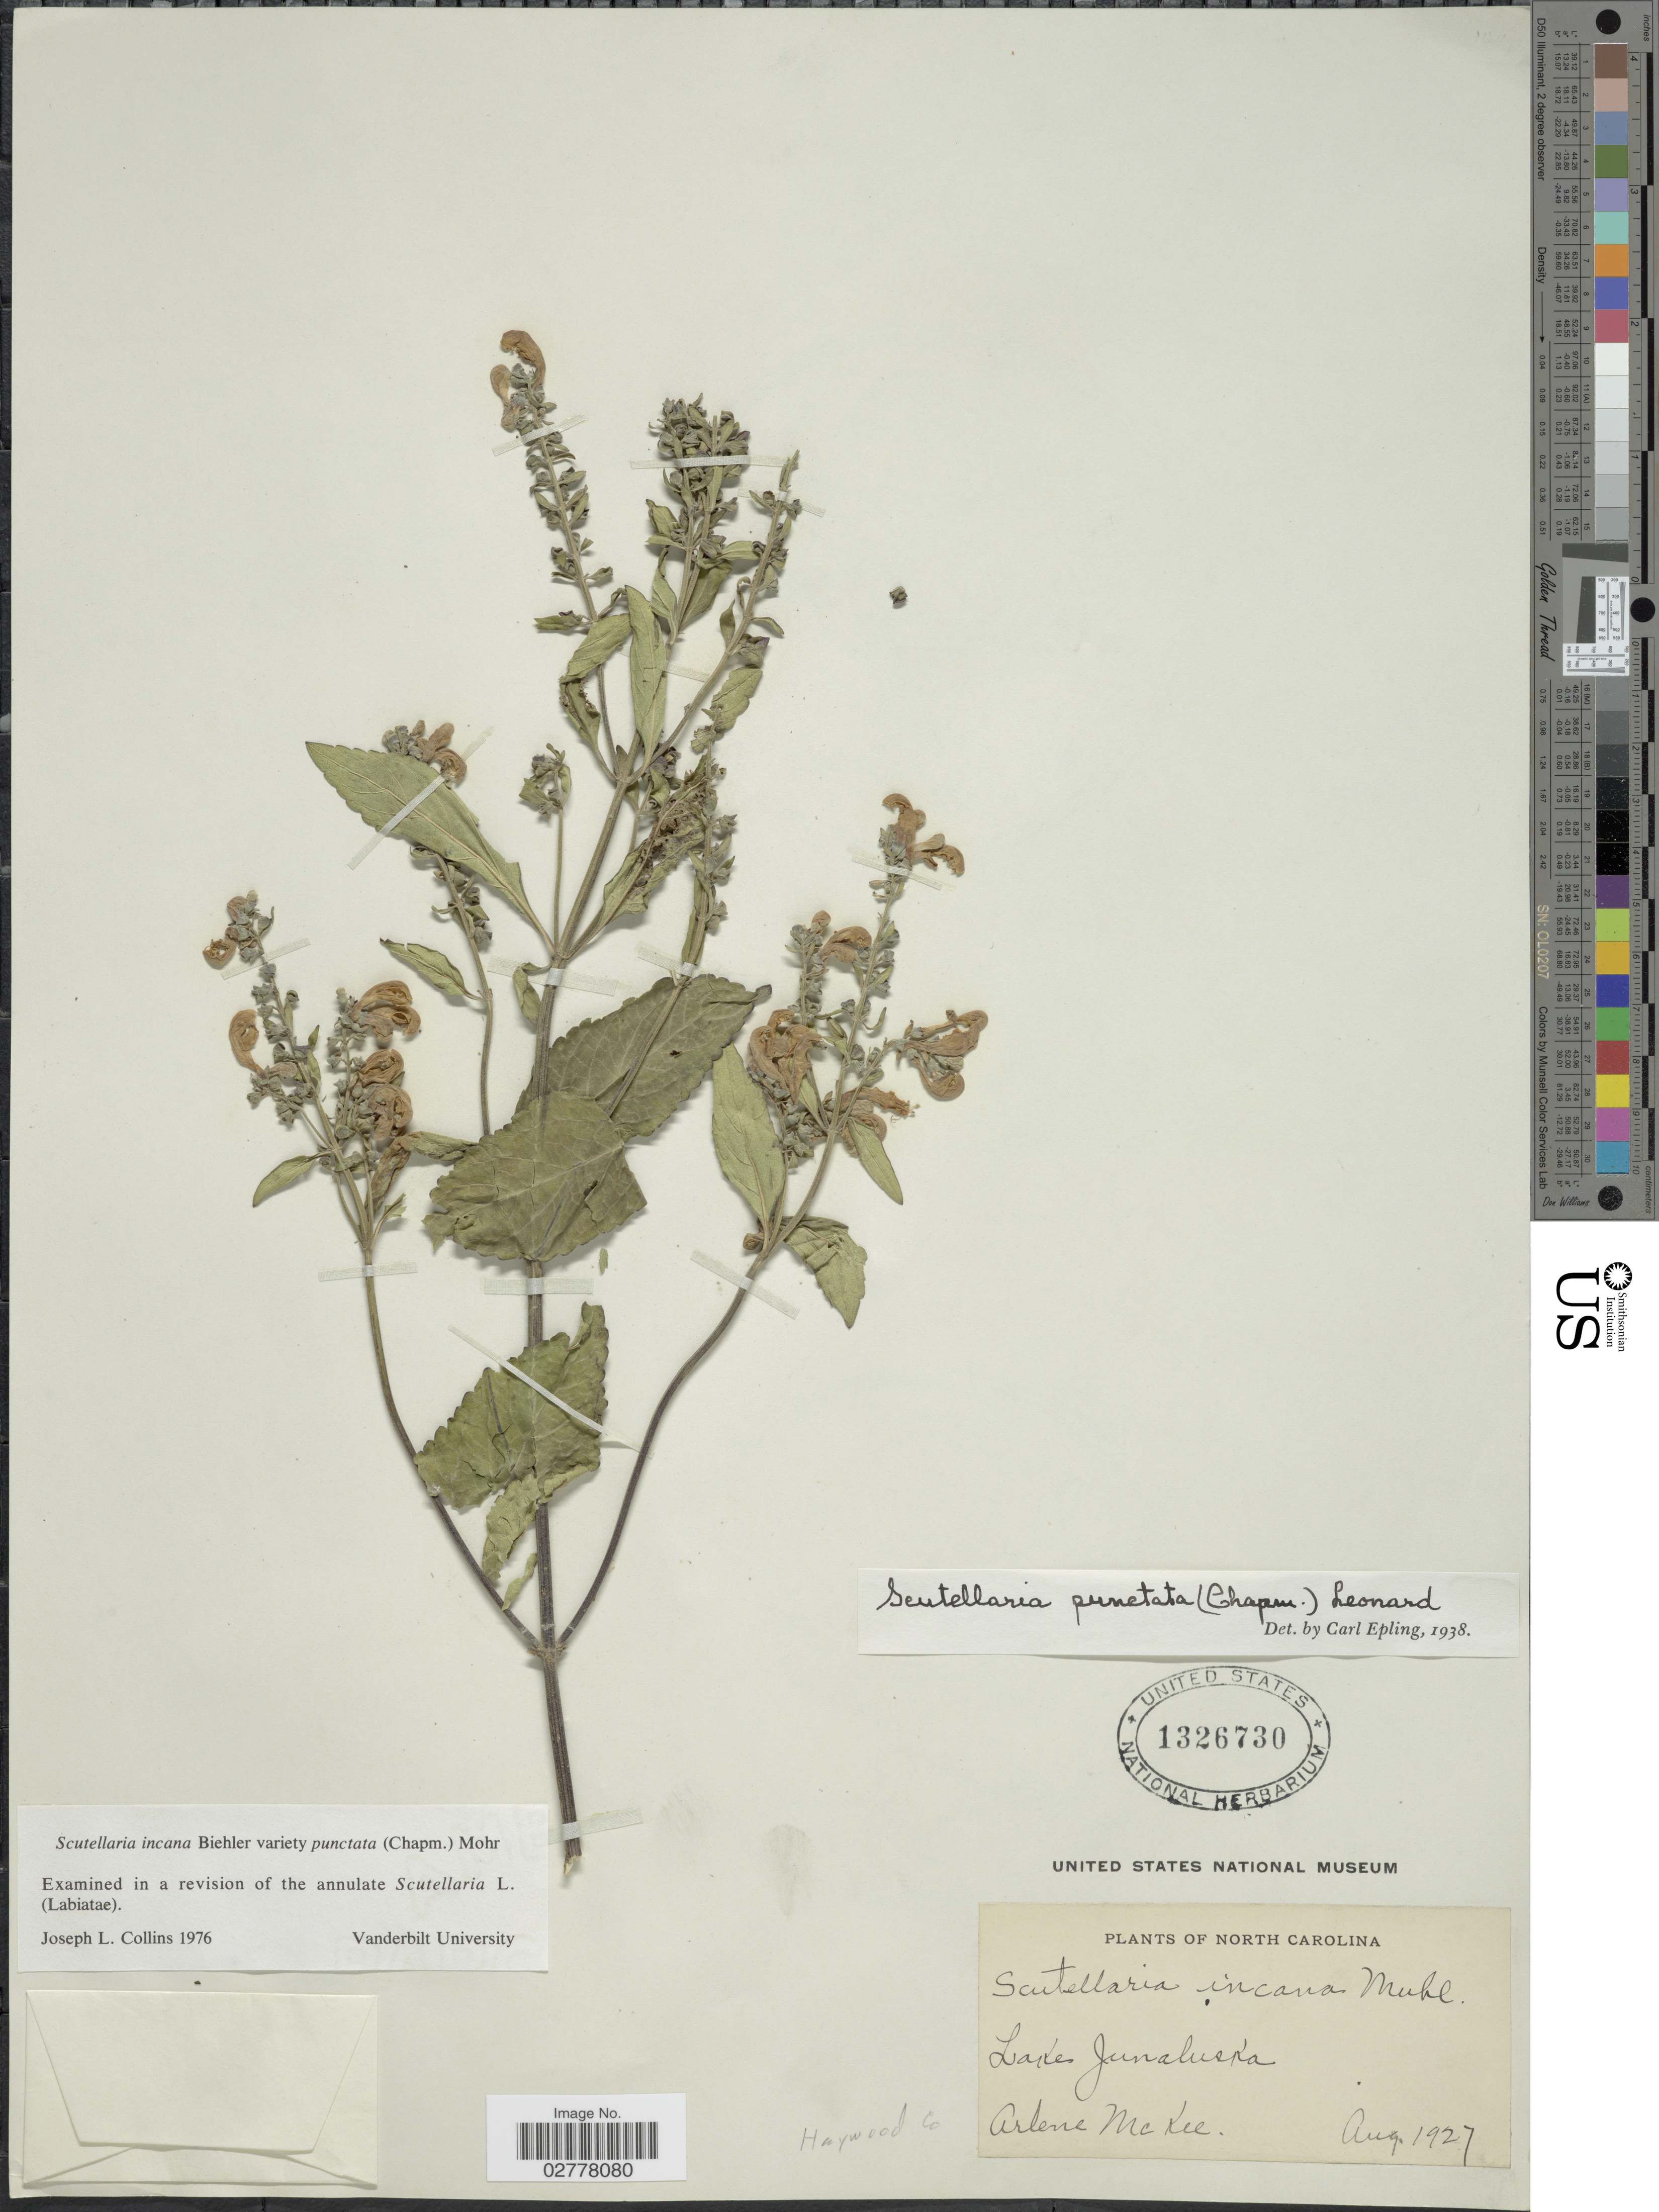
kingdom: Plantae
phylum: Tracheophyta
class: Magnoliopsida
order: Lamiales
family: Lamiaceae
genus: Scutellaria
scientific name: Scutellaria incana var. punctata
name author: (Chapm.) C. Mohr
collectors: A. McKee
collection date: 1927-08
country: United States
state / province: North Carolina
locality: Lakes Junaluska. Haywood Co.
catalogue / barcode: US 1326730